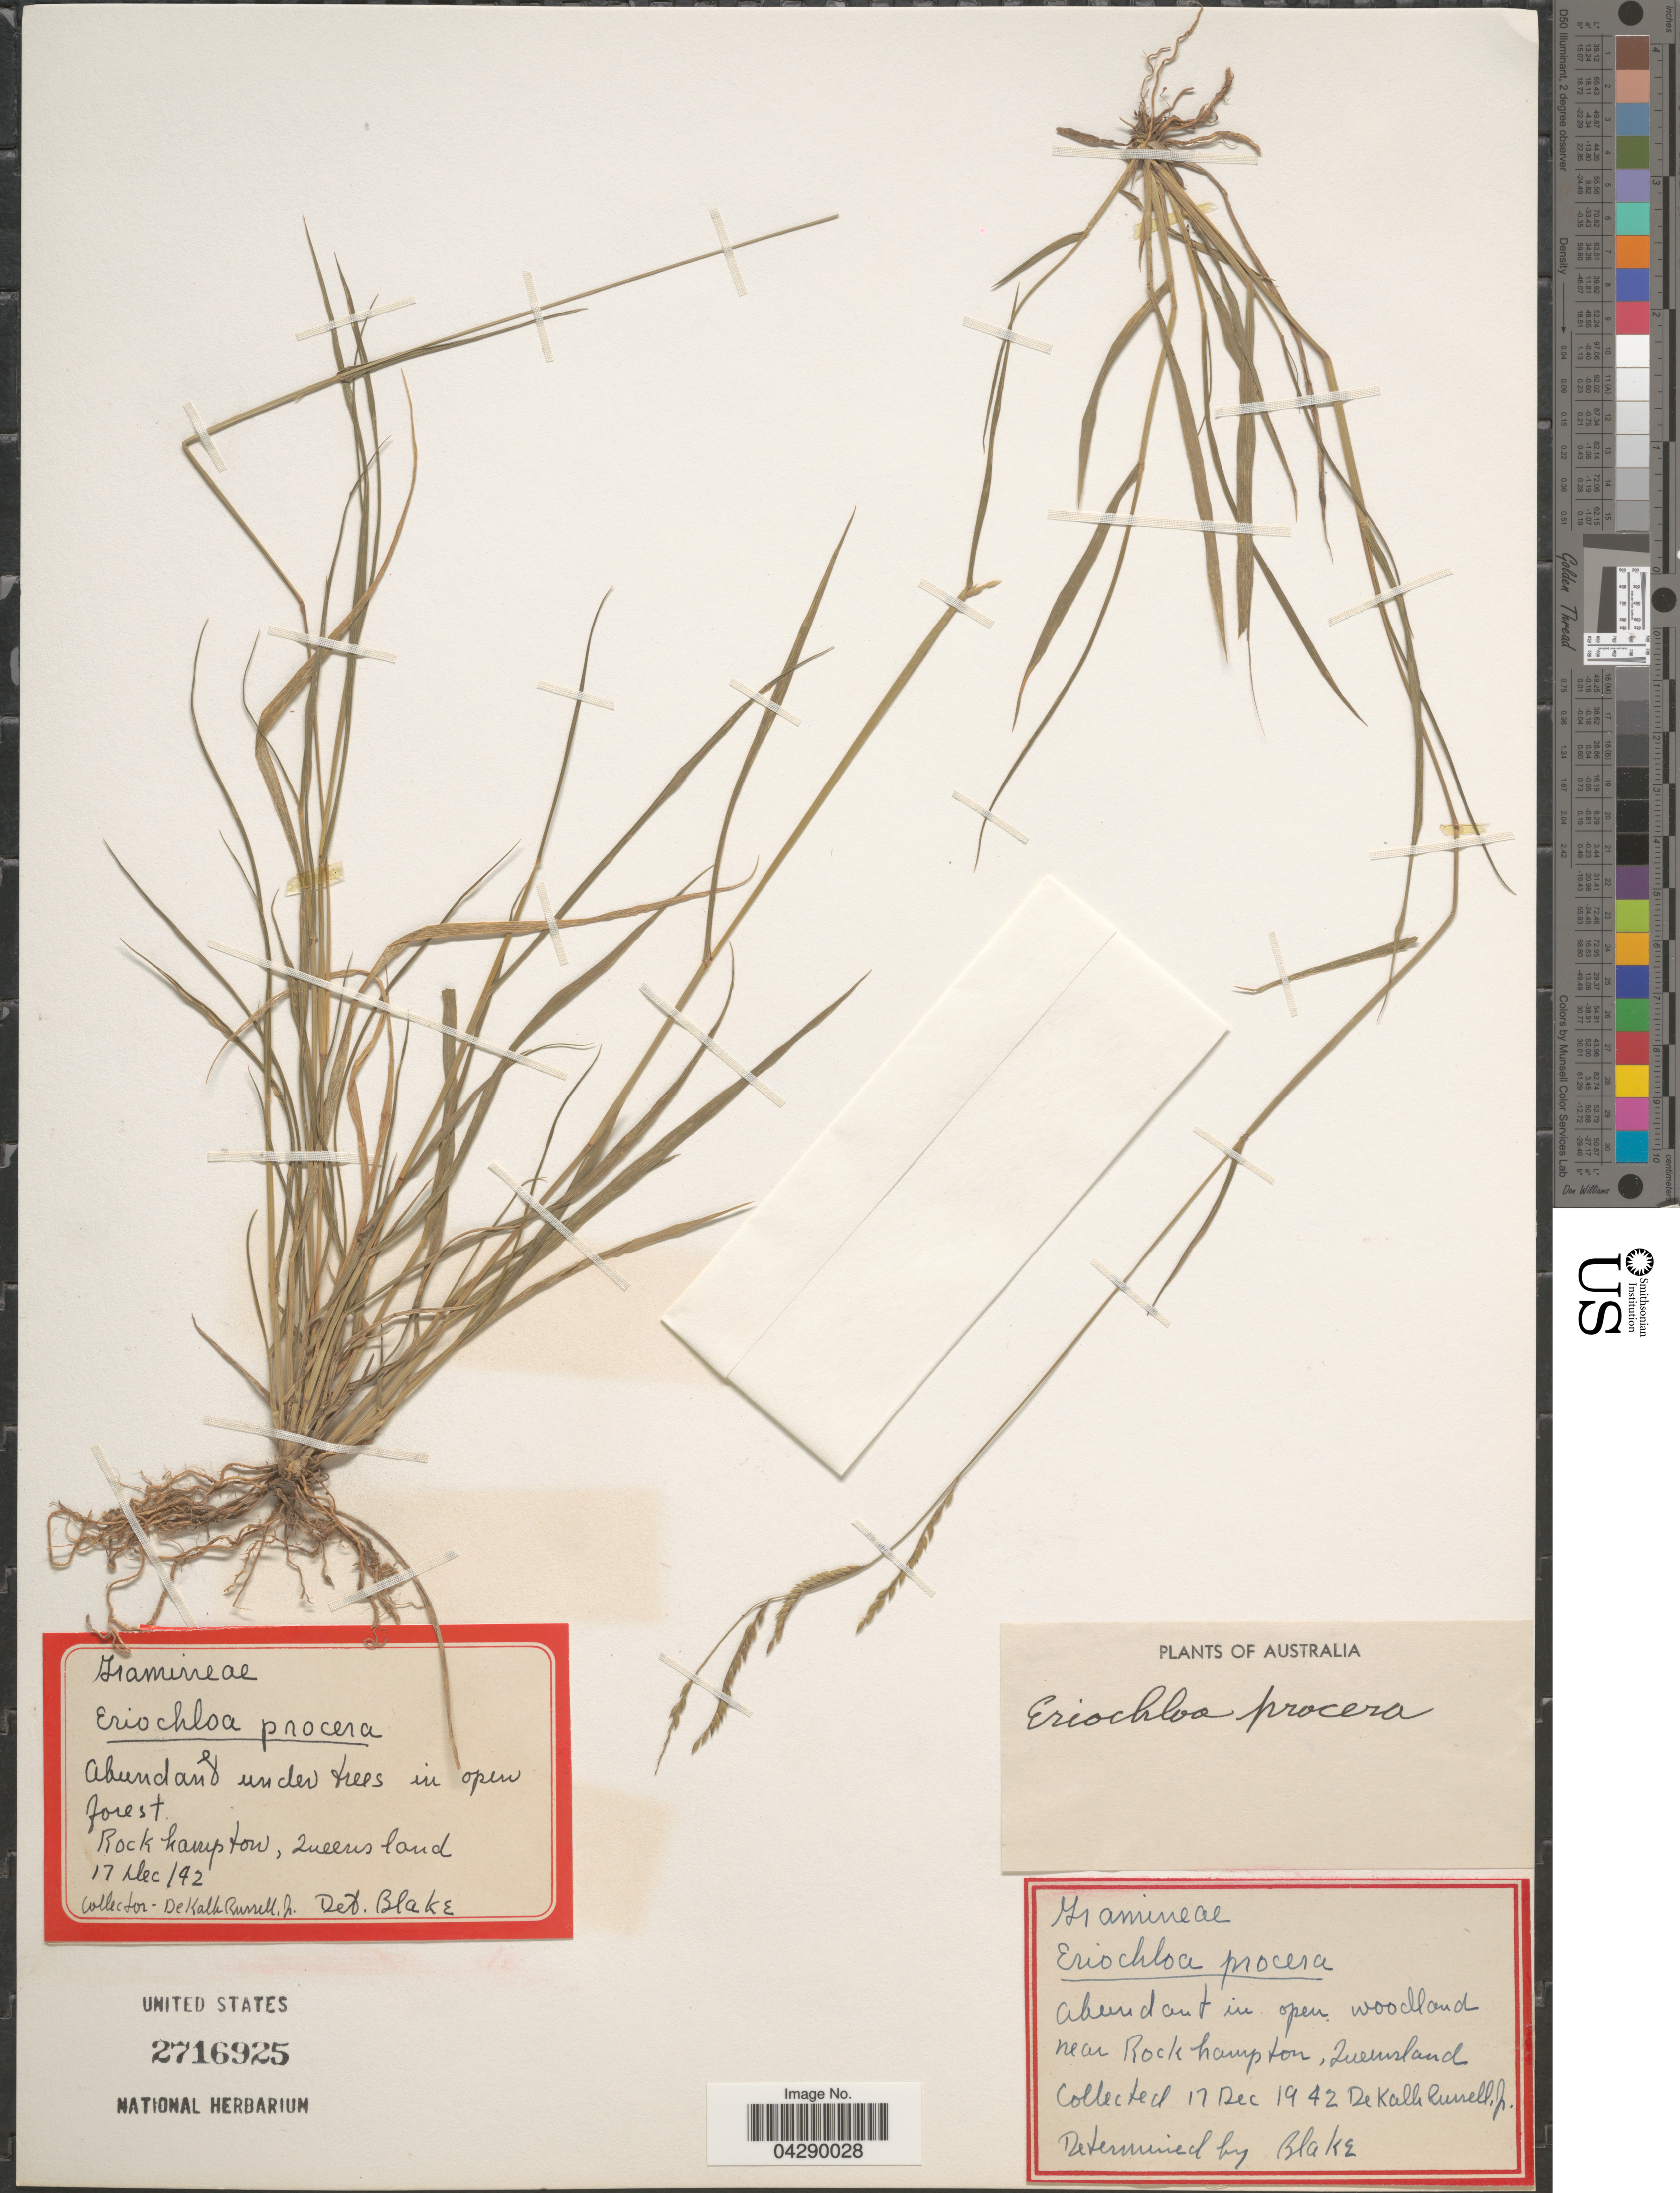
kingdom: Plantae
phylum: Tracheophyta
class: Liliopsida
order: Poales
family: Poaceae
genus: Eriochloa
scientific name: Eriochloa procera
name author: (Retz.) C.E. Hubb.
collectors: D. K. Russell Jr.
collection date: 1942-12-17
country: Australia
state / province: Queensland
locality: Near Rockhampton.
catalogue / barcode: US 2716925